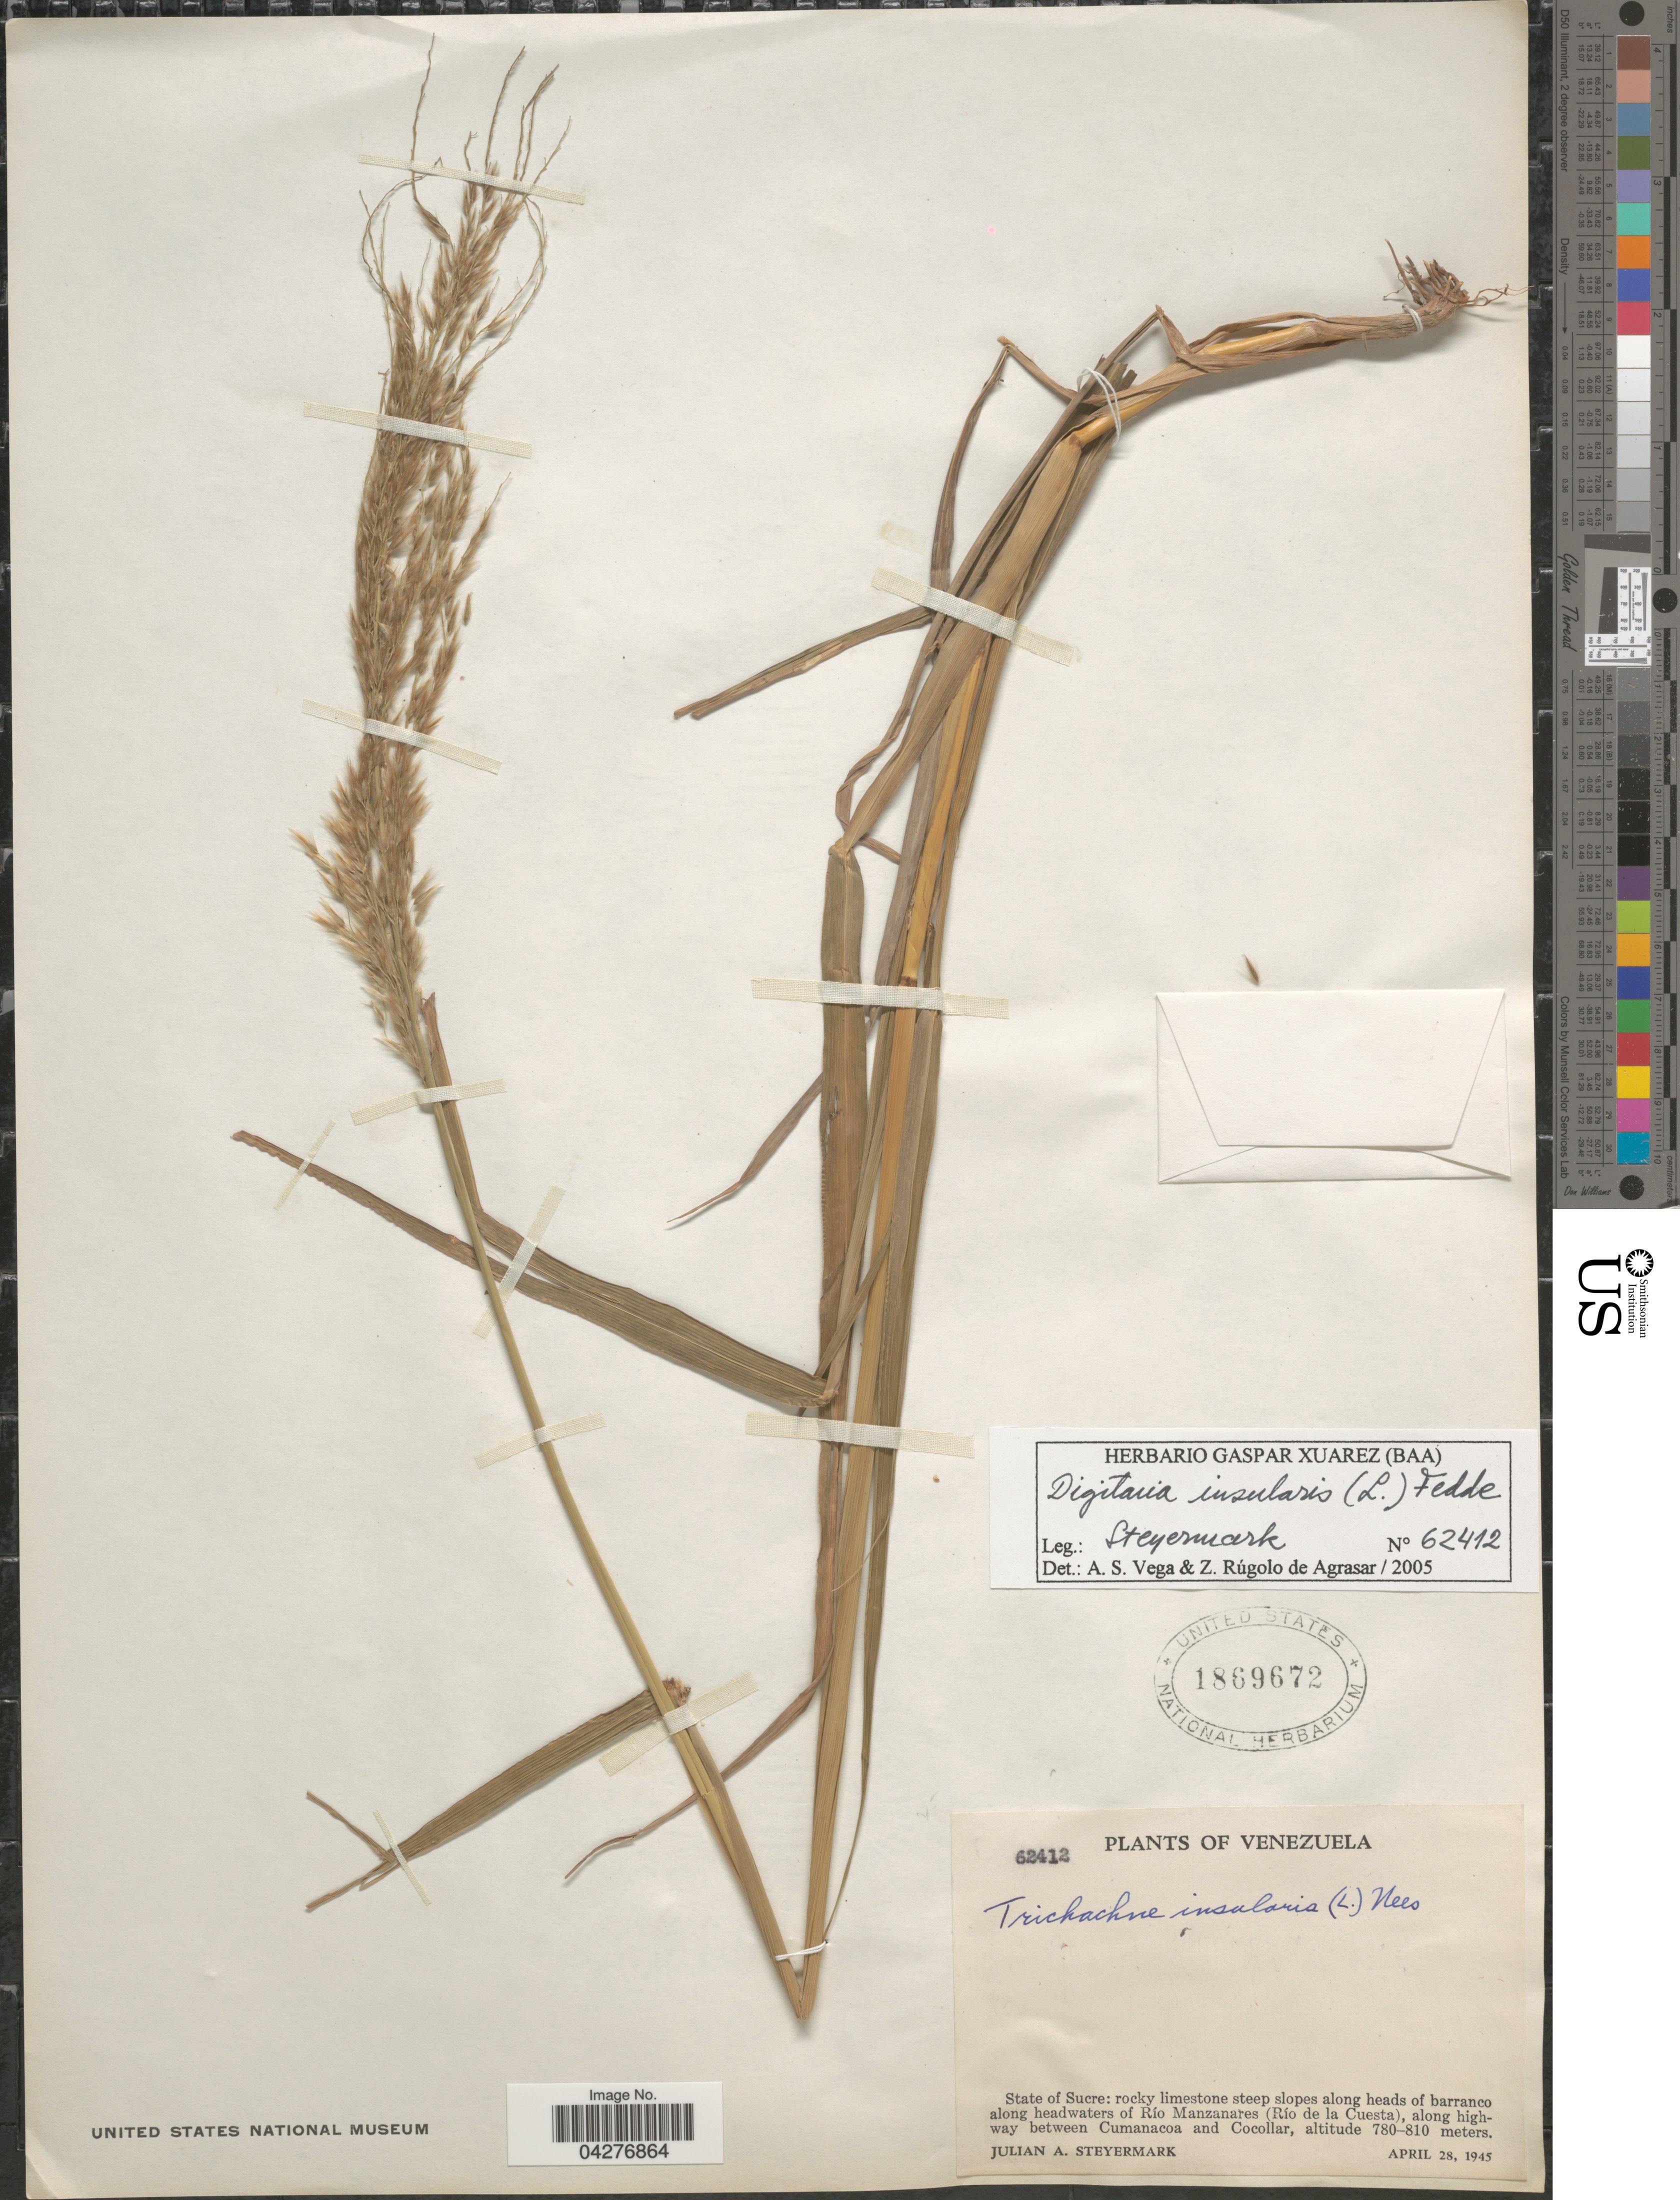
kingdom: Plantae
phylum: Tracheophyta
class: Liliopsida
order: Poales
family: Poaceae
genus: Digitaria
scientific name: Digitaria insularis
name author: (L.) Fedde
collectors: J. Steyermark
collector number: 62412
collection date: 1945-04-28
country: Colombia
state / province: Sucre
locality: Rocky limestone steep slopes along heads of barranco along headwaters of Río Manzanares (Río de la Cuesta), along highway between Cumanacoa and Cocollar.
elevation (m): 780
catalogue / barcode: US 1869672